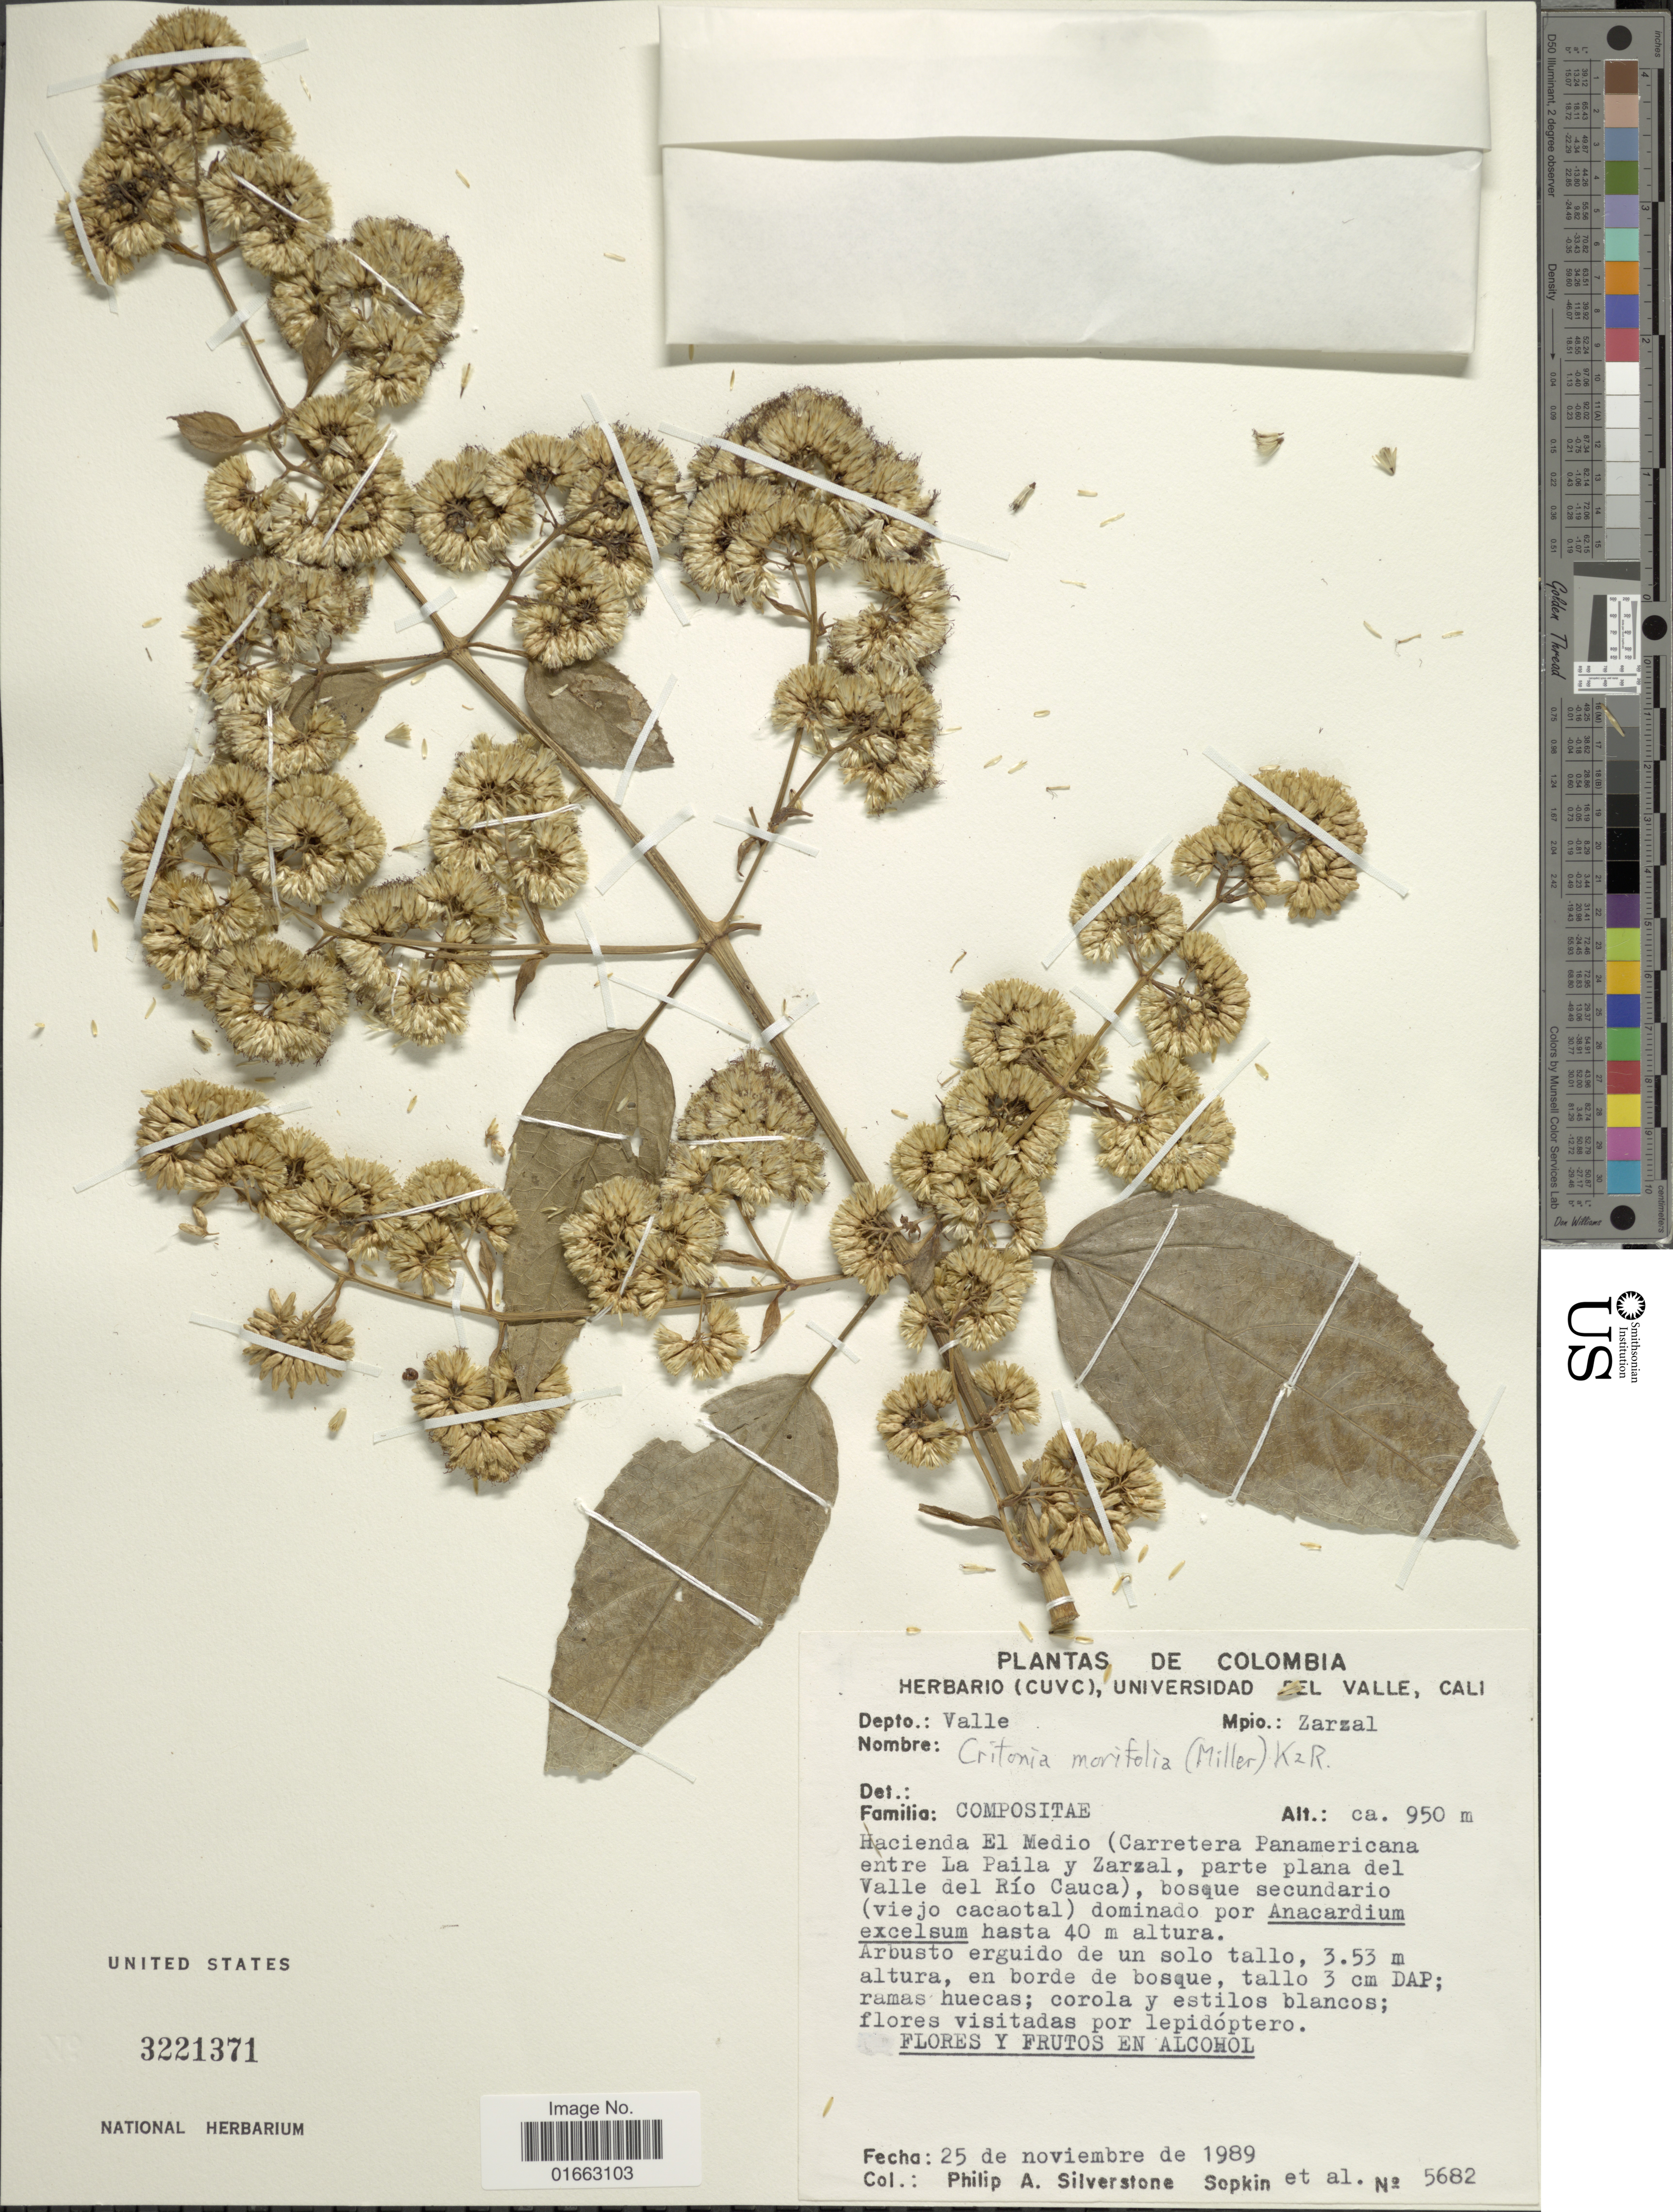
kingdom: Plantae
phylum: Tracheophyta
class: Magnoliopsida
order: Asterales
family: Asteraceae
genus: Critonia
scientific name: Critonia morifolia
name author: (Mill.) R.M. King & H. Rob.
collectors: P. A. Silverstone-Sopkin & et al.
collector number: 5682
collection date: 1989-11-25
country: Colombia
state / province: Valle del Cauca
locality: Depto.: Valle, Mpio.: Zarzal, Hacienda El Medio (Carretera Panamericana entra La Paila y Zarzal, parte plana del Valle del Río Cauca), bosque seccundario (viejo cacaotal)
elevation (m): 950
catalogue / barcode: US 3221371